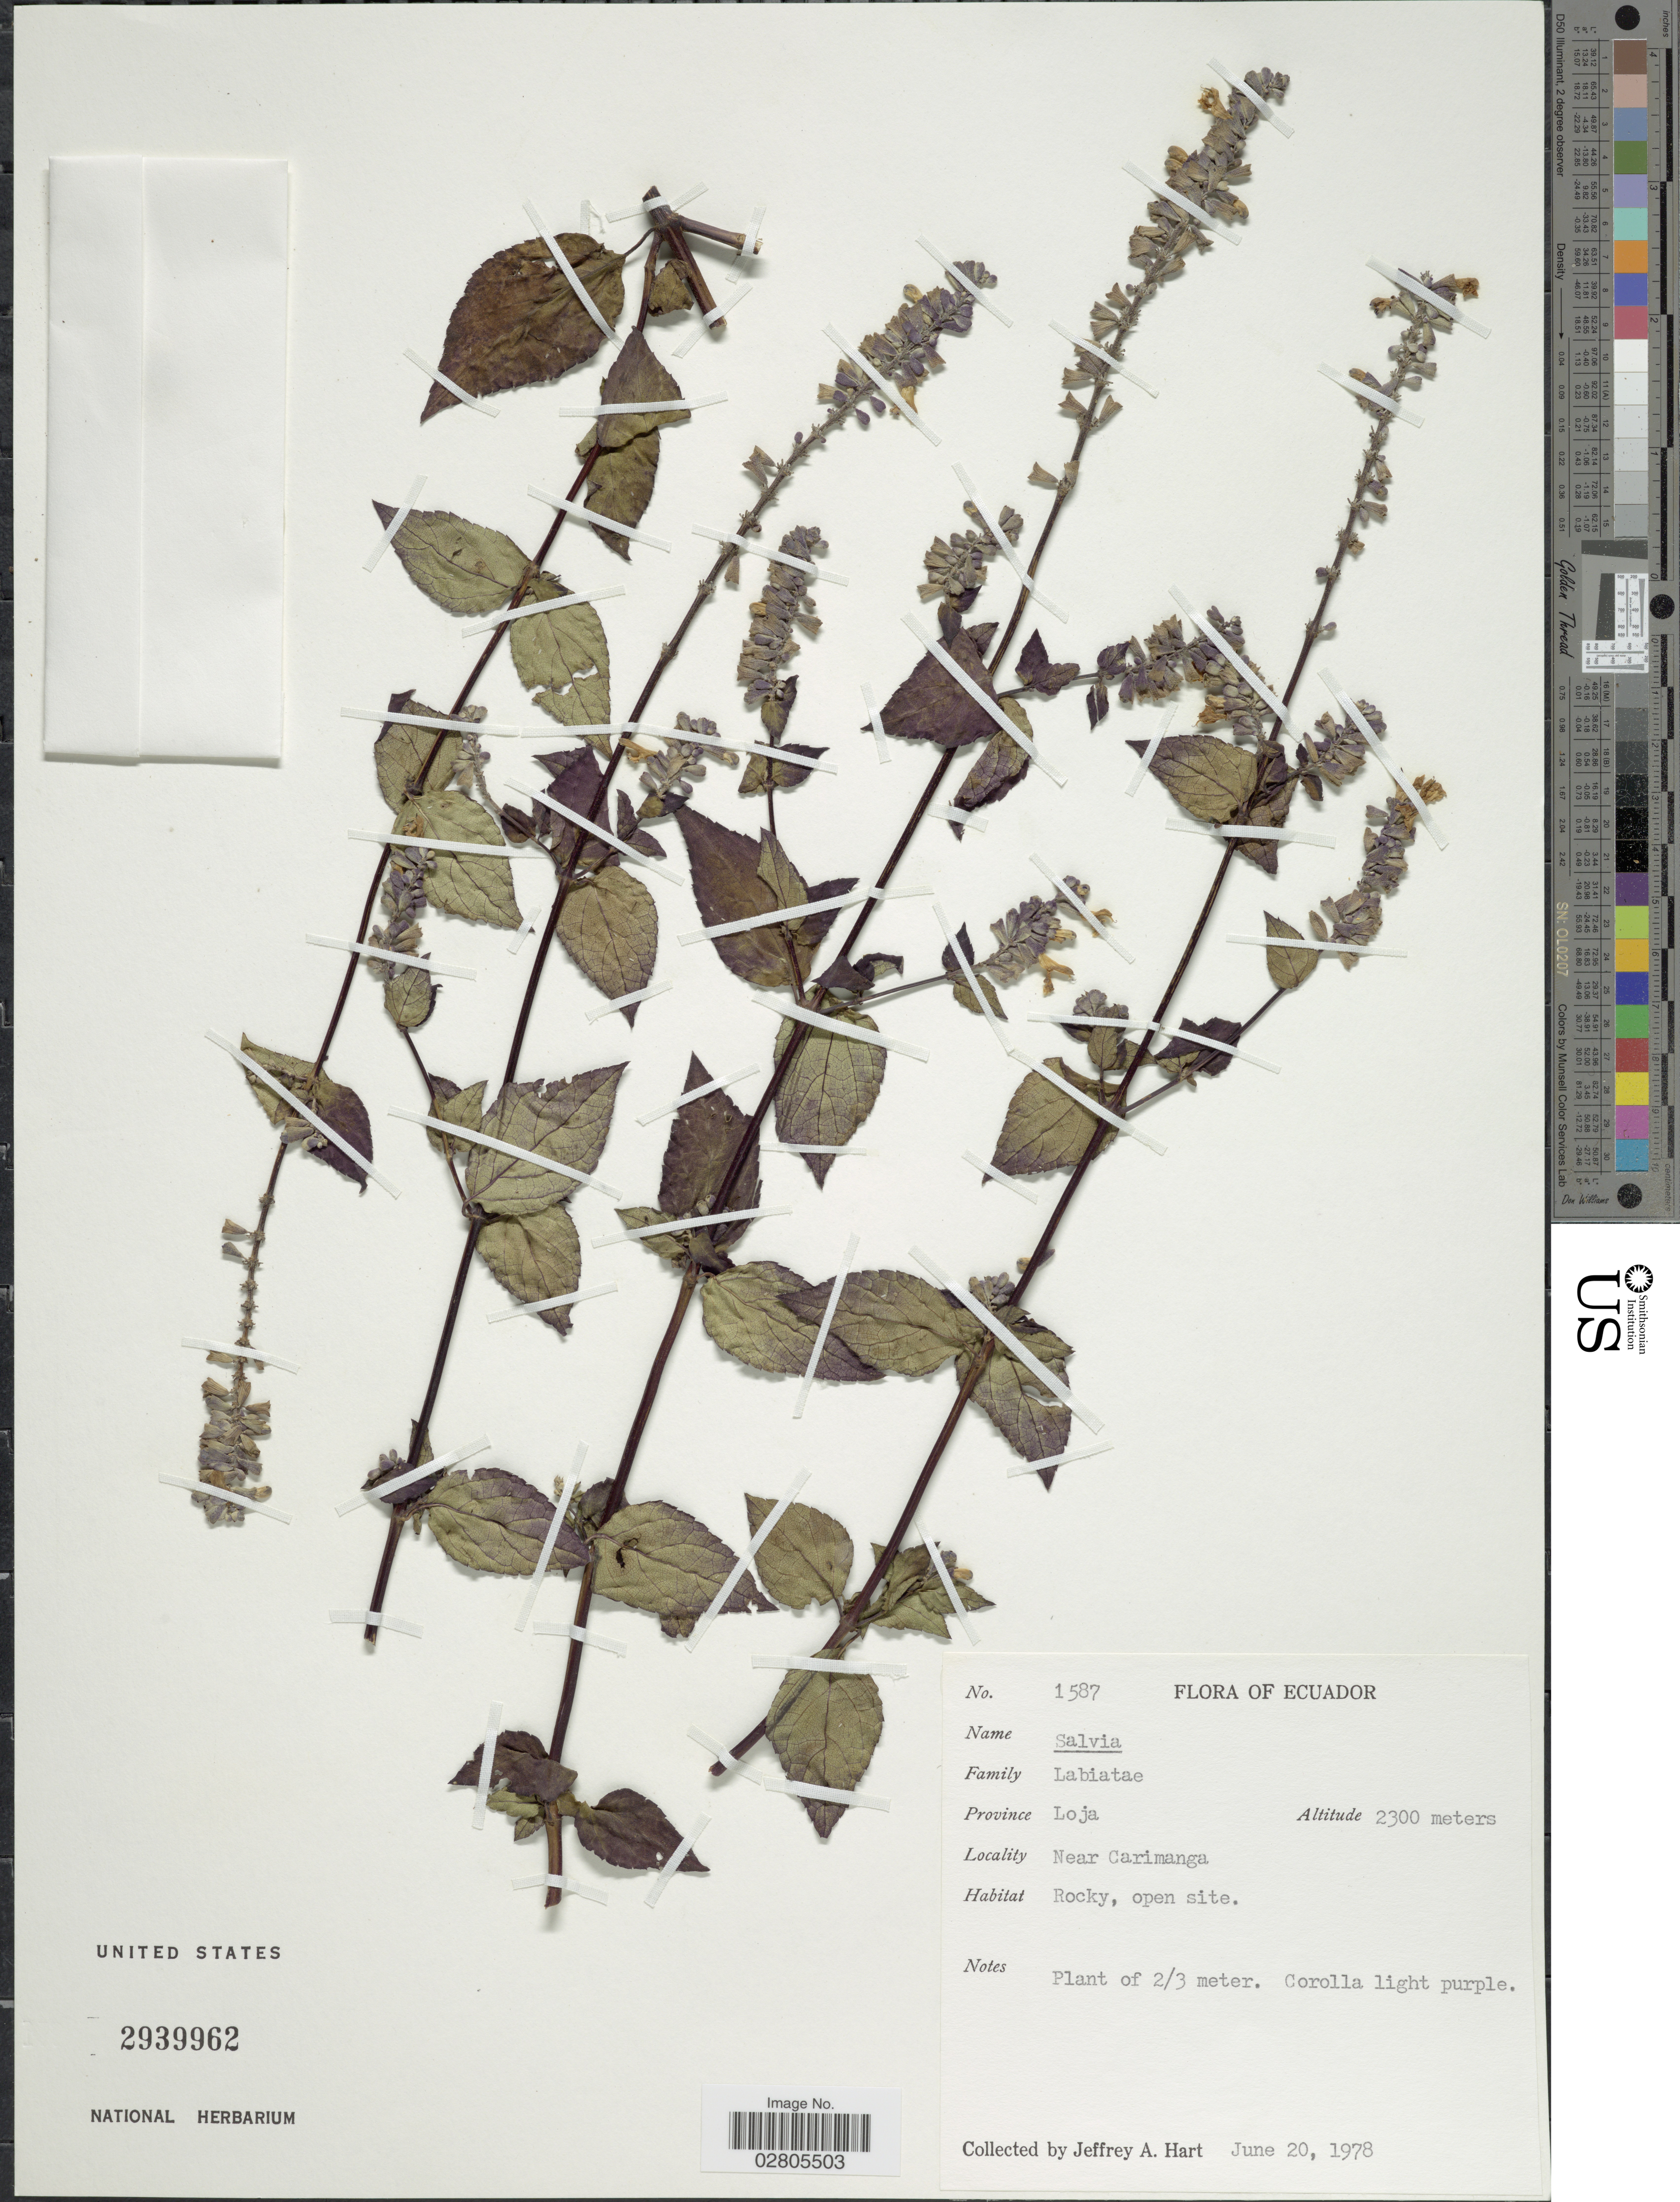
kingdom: Plantae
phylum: Tracheophyta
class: Magnoliopsida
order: Lamiales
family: Lamiaceae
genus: Salvia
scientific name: Salvia sp.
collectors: J. A. Hart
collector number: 1587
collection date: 1978-06-20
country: Ecuador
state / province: Loja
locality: Province Loja, Near Carimanga.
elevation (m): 2300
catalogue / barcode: US 2939962